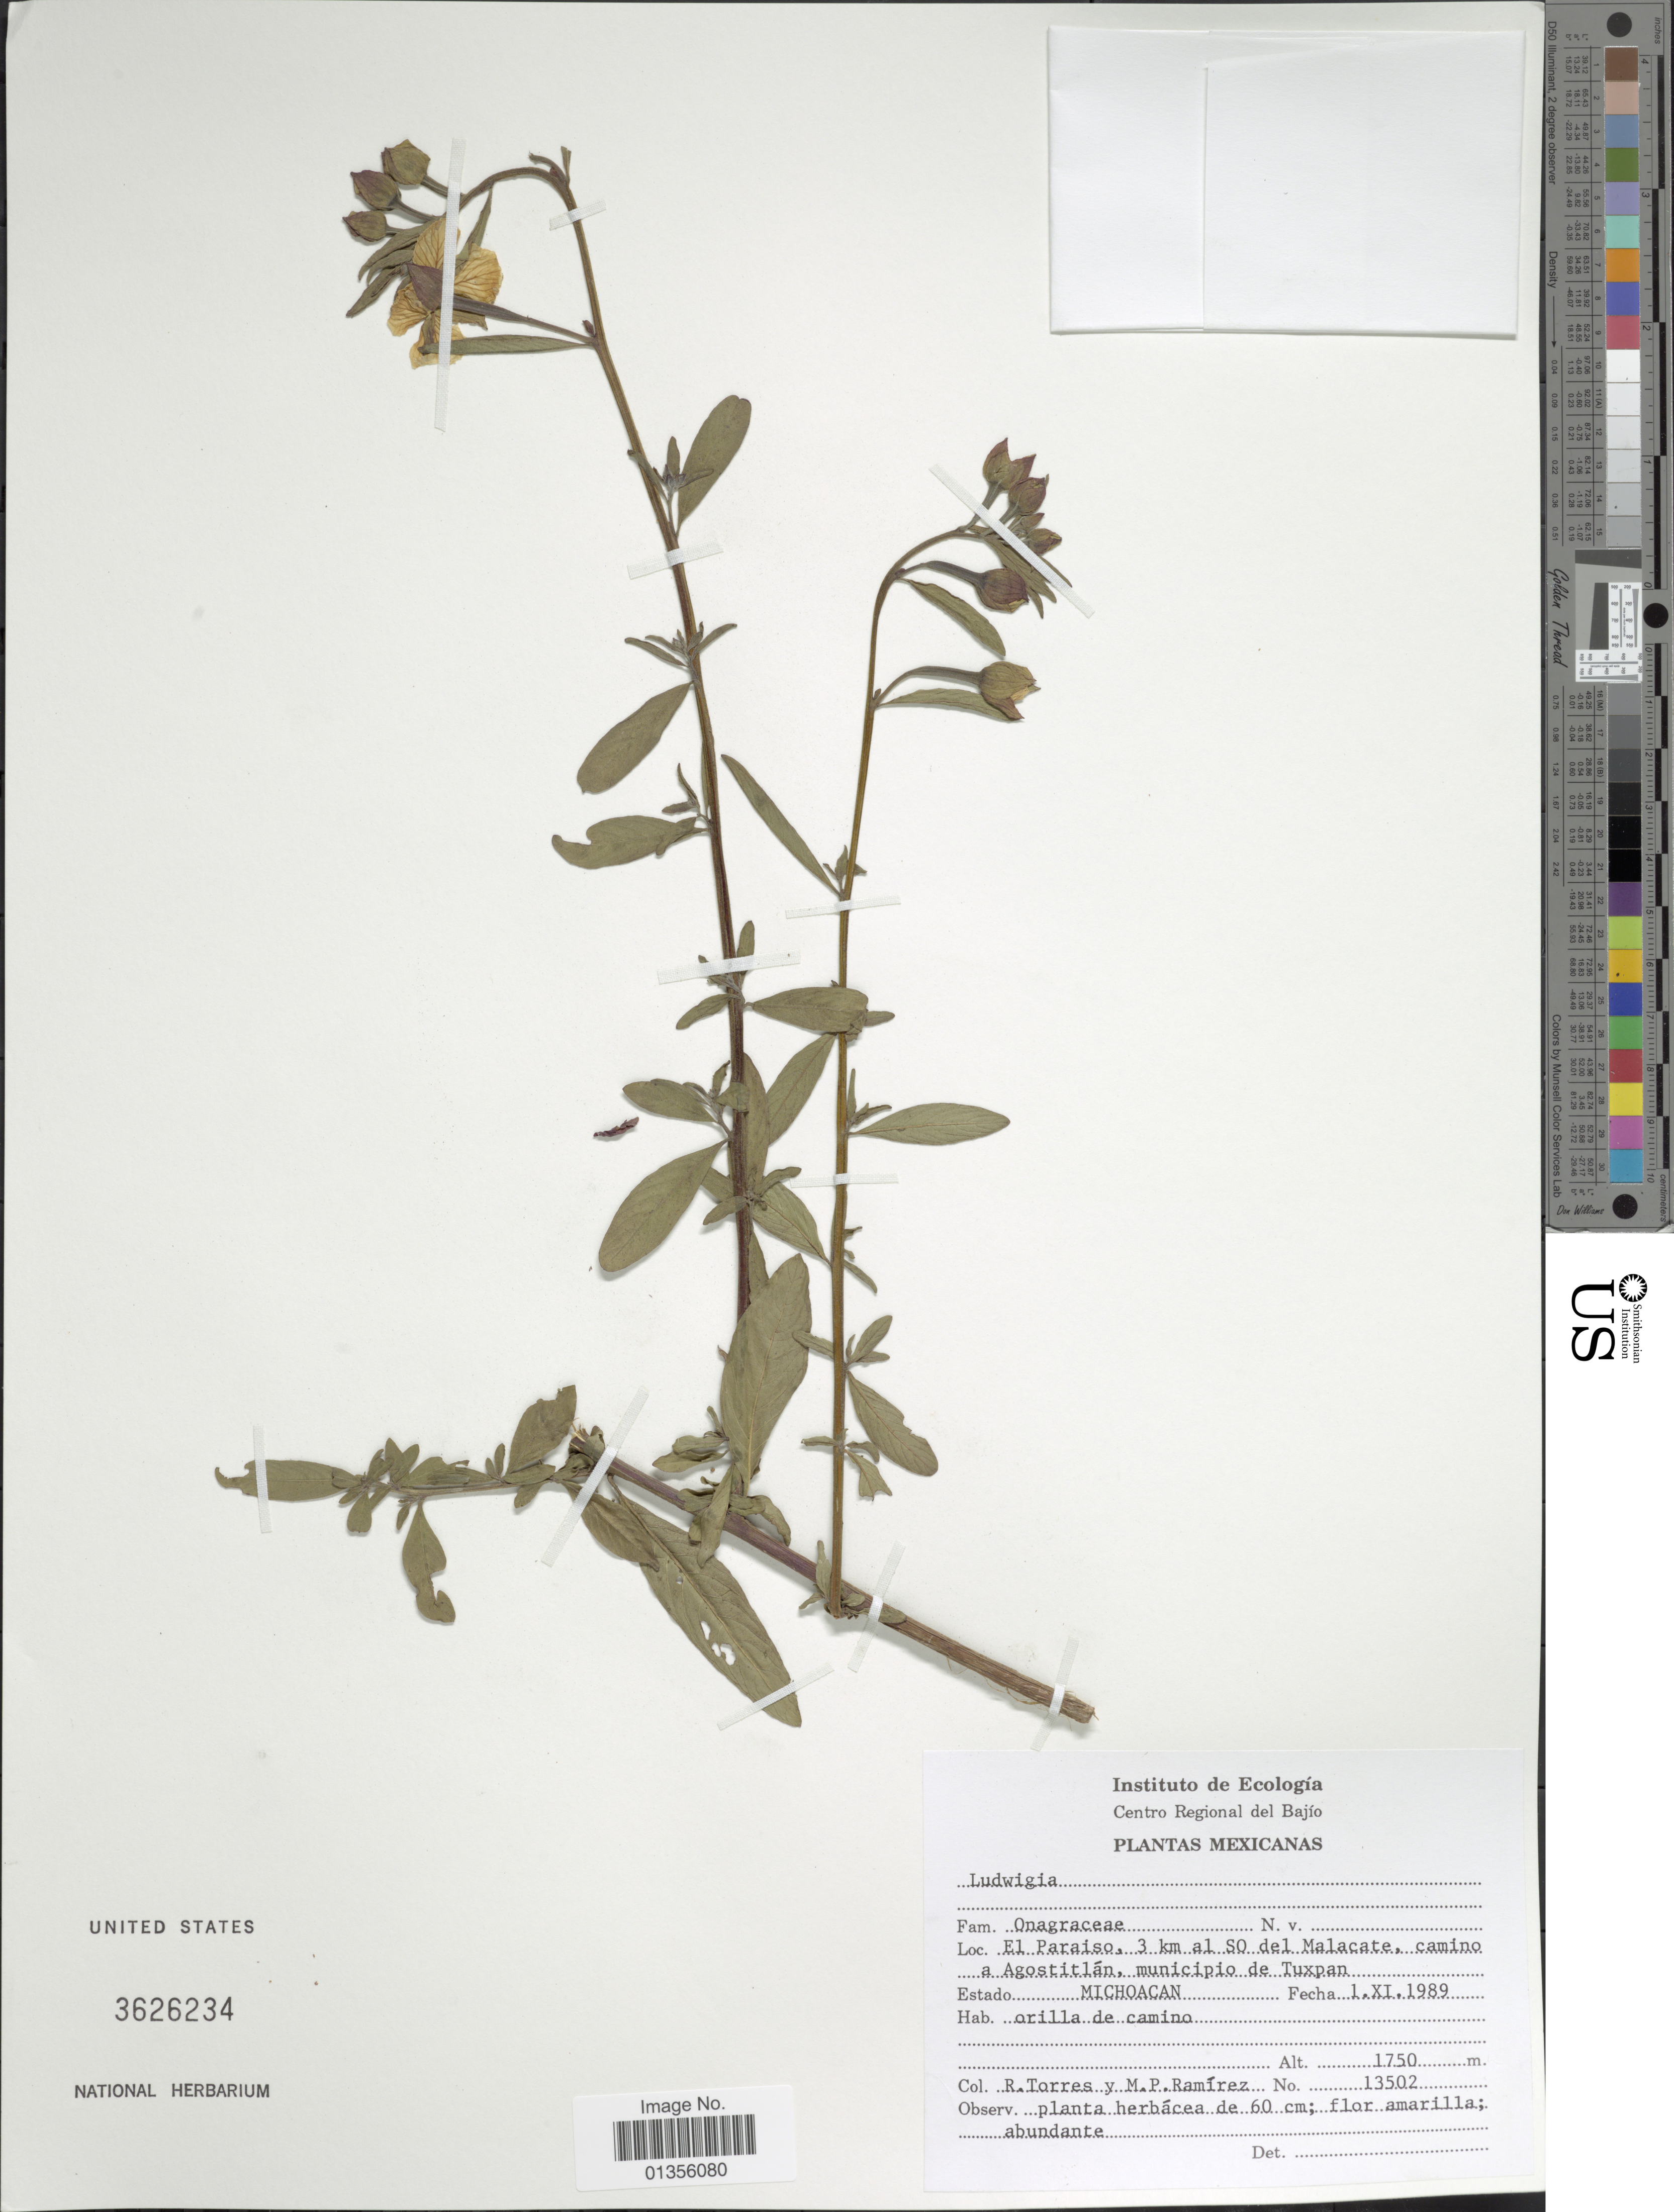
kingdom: Plantae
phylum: Tracheophyta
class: Magnoliopsida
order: Myrtales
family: Onagraceae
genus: Ludwigia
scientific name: Ludwigia sp.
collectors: R. Torres & M. Ramírez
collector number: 13502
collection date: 1989-11-01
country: Mexico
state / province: Michoacán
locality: El Paraiso, 3 km al SO del Malacate, camino a Agostitlán, municipio de Tuxpan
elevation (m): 1750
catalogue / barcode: US 3626234